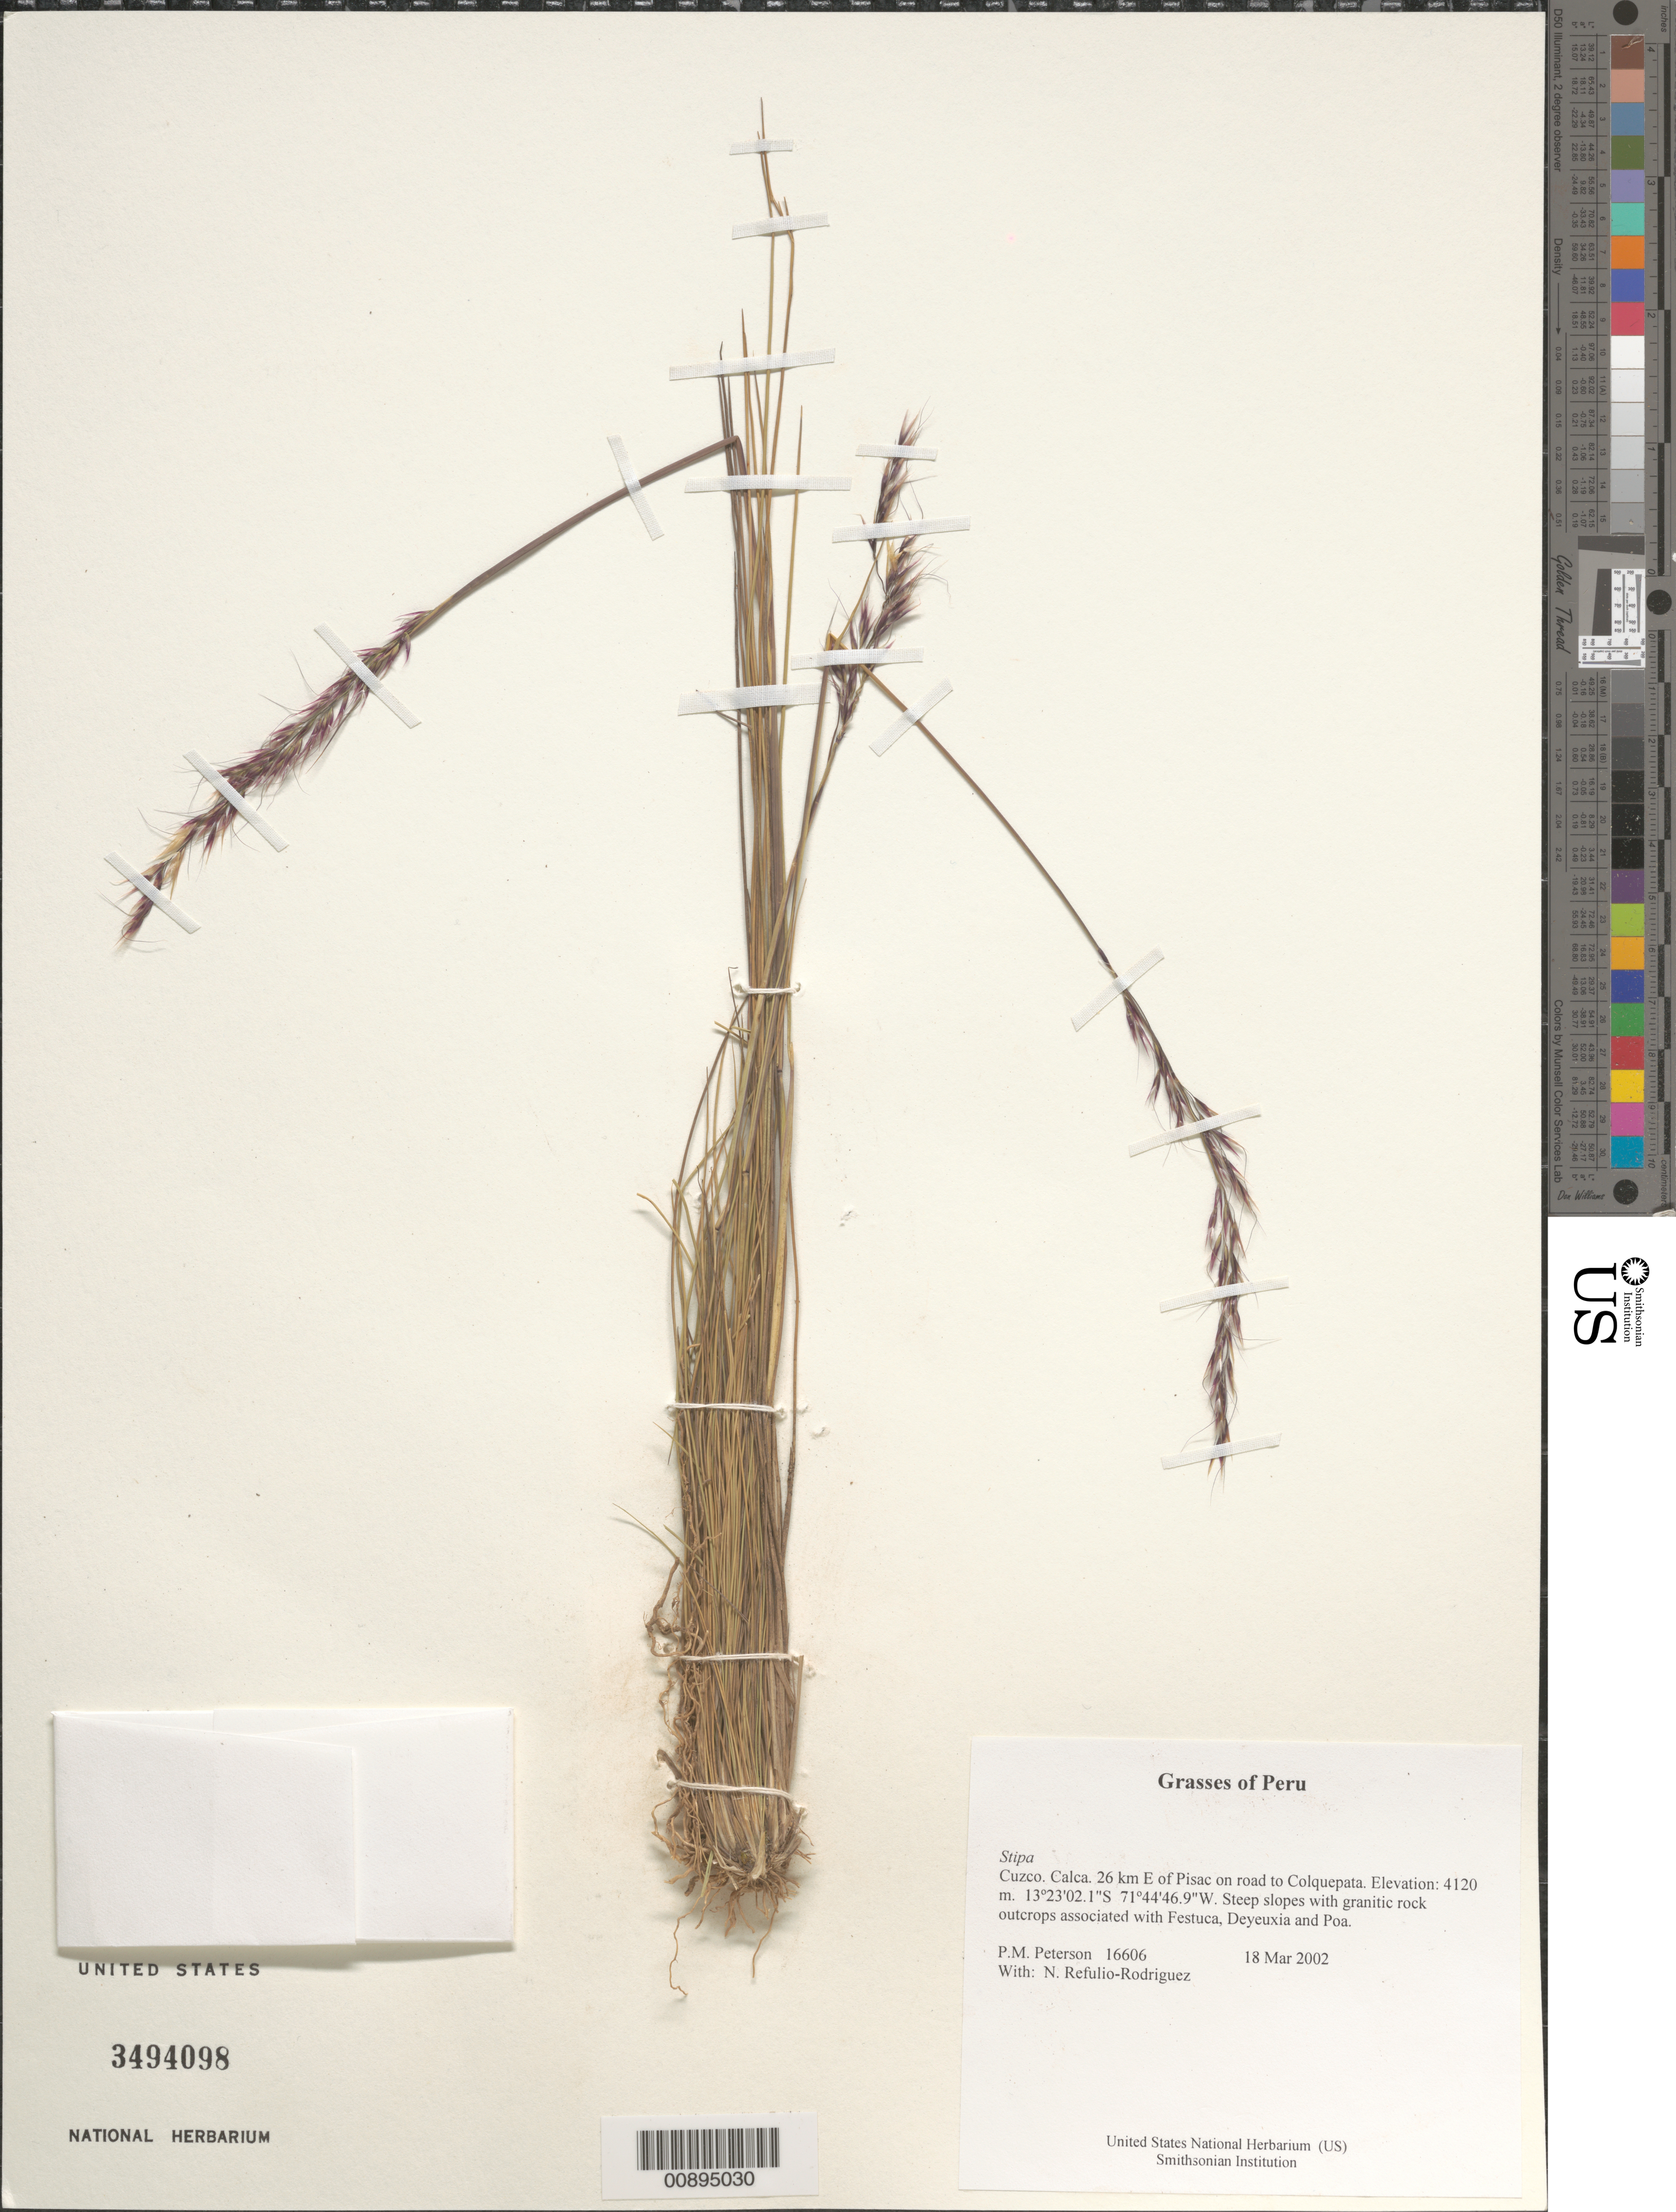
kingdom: Plantae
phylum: Tracheophyta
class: Liliopsida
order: Poales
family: Poaceae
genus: Stipa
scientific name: Stipa sp.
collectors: P. M. Peterson & N. Refulio-Rodríguez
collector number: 16606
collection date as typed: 18 Mar 2002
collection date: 2002-03-18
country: Peru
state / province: Cusco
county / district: Calca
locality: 26 km E of Pisac on road to Colquepata.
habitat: Steep slopes with granitic rock outcrops associated with ~Festuca, Deyeuxia and Poa~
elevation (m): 4120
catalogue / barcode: US 3494098